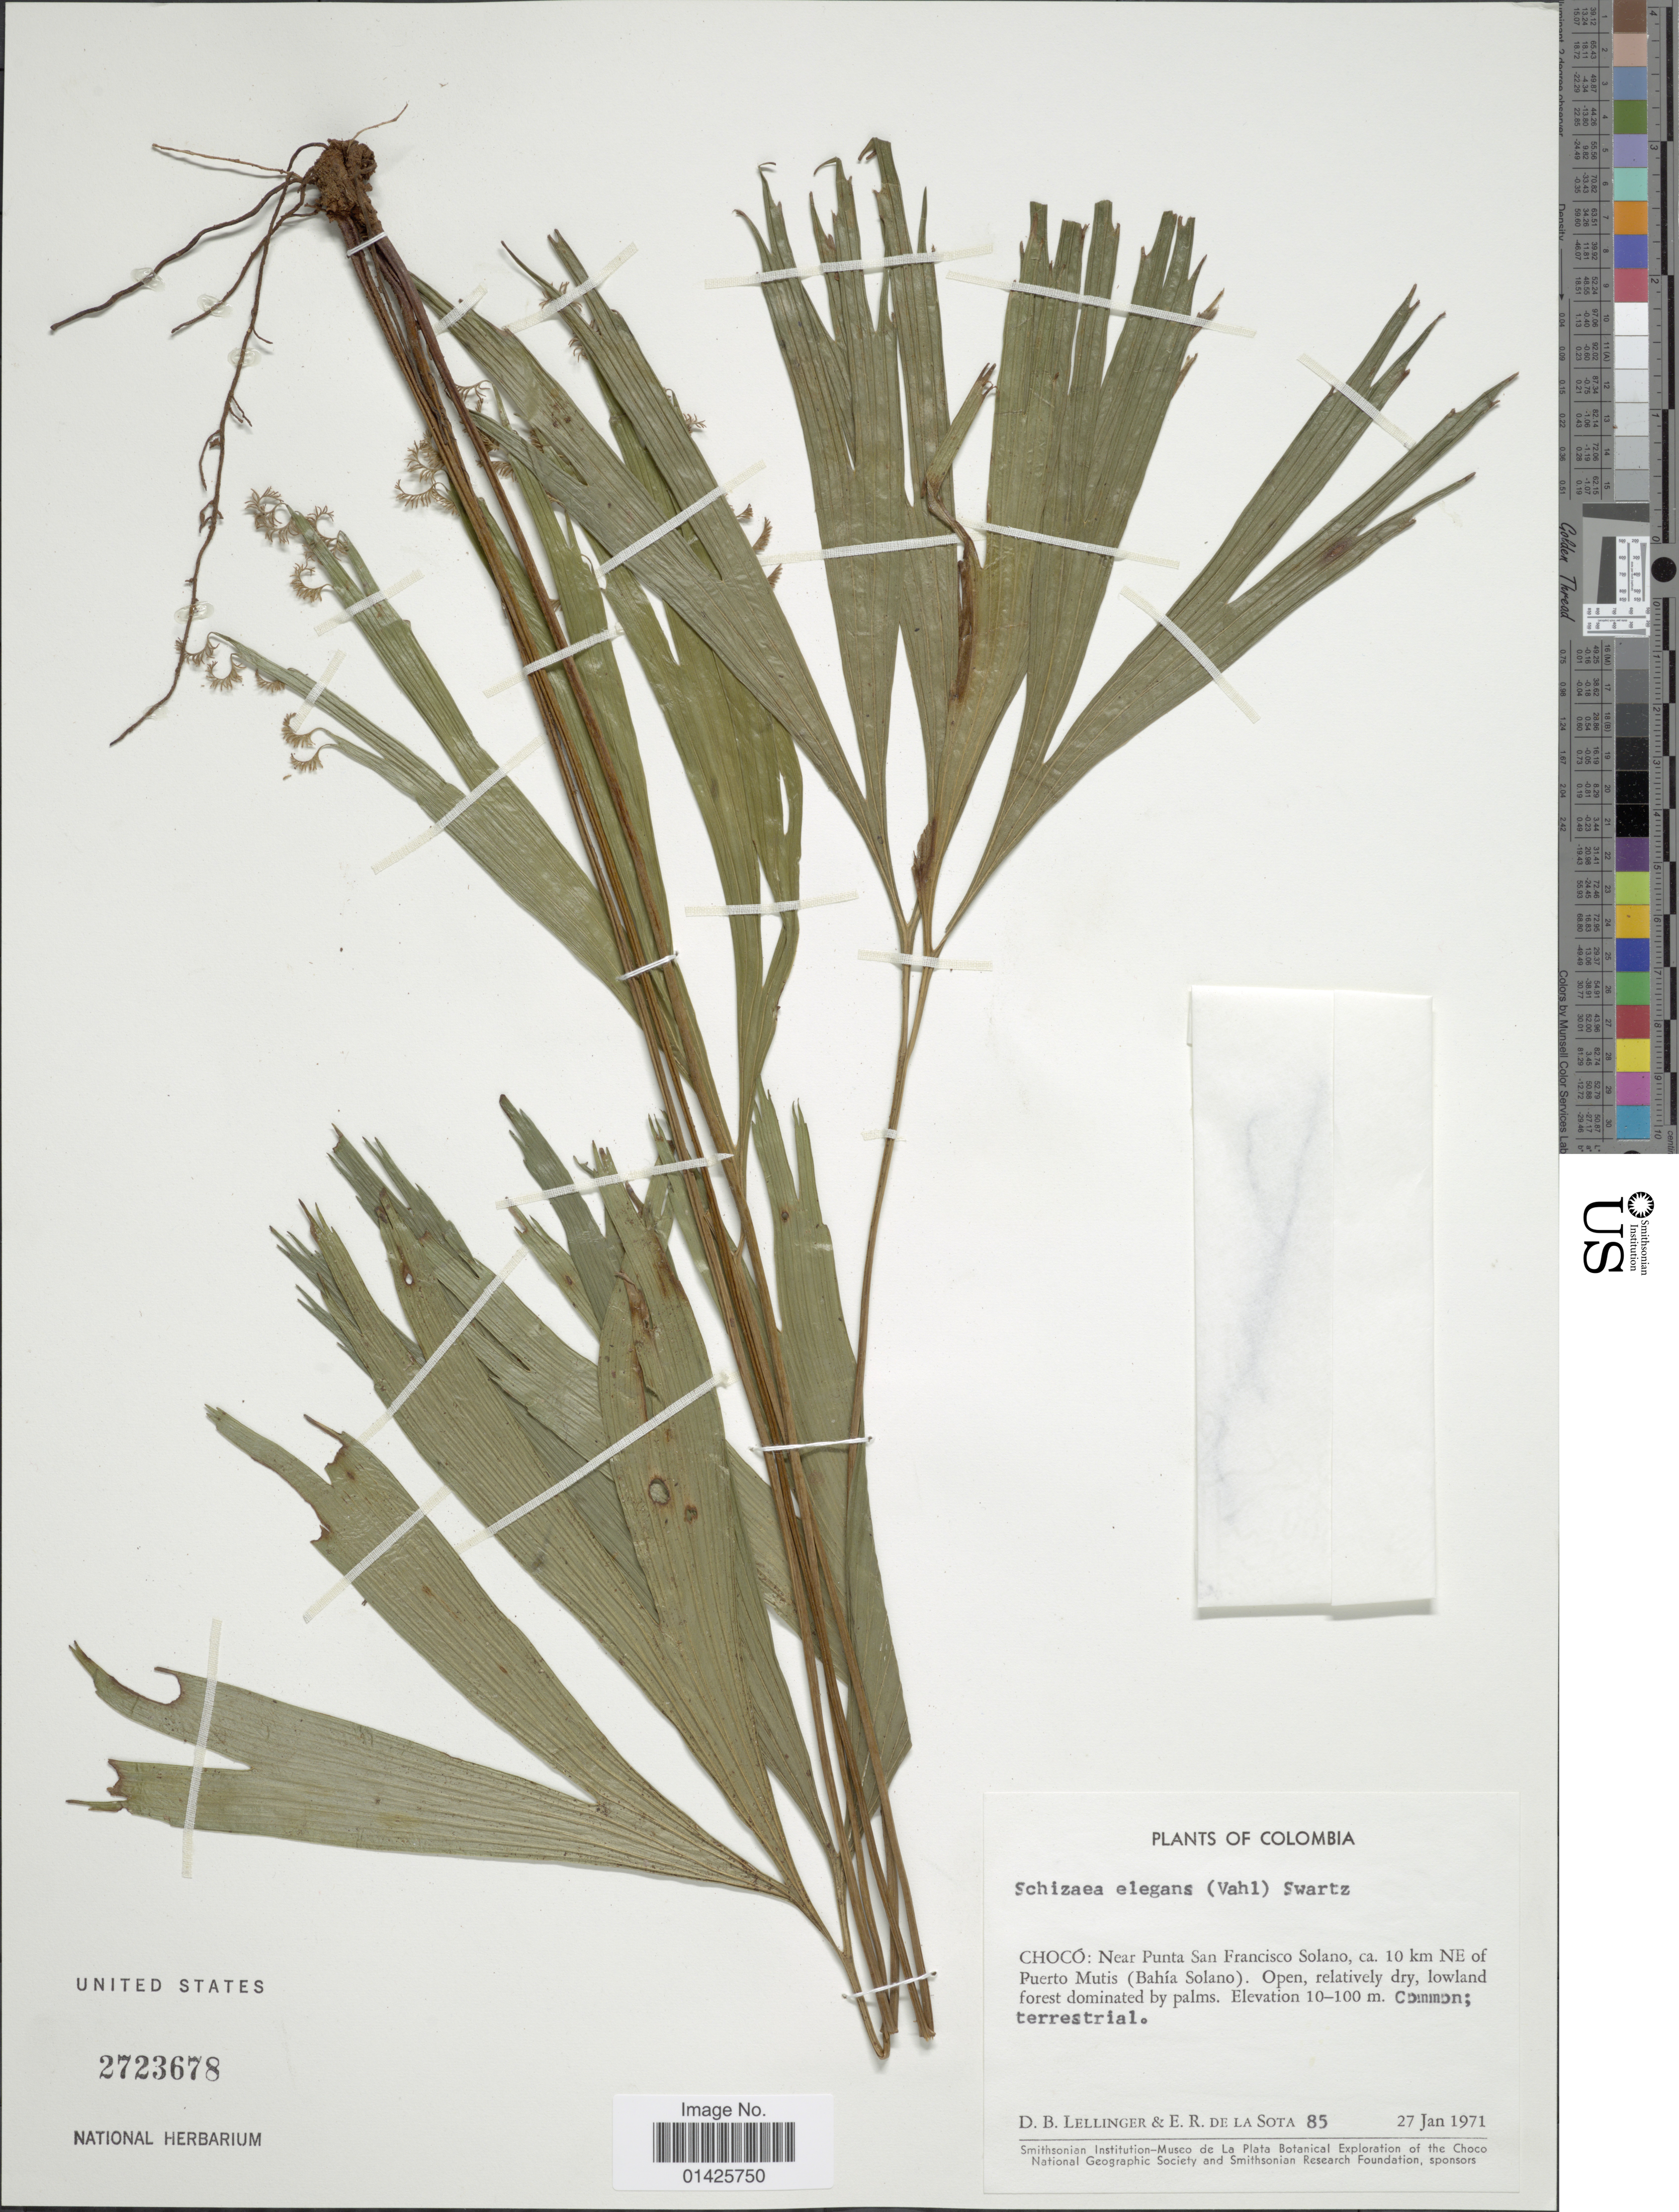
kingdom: Plantae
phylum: Tracheophyta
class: Polypodiopsida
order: Schizaeales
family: Schizaeaceae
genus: Schizaea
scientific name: Schizaea elegans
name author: (Vahl) Sw.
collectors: D. B. Lellinger & E. R. de la Sota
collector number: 85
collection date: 1971-01-27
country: Colombia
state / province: Chocó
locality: Near Punta San Fransico Solano, ca. 10 km NE of Puerto Mutis (Bahía Solano).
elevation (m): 10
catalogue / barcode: US 2723678